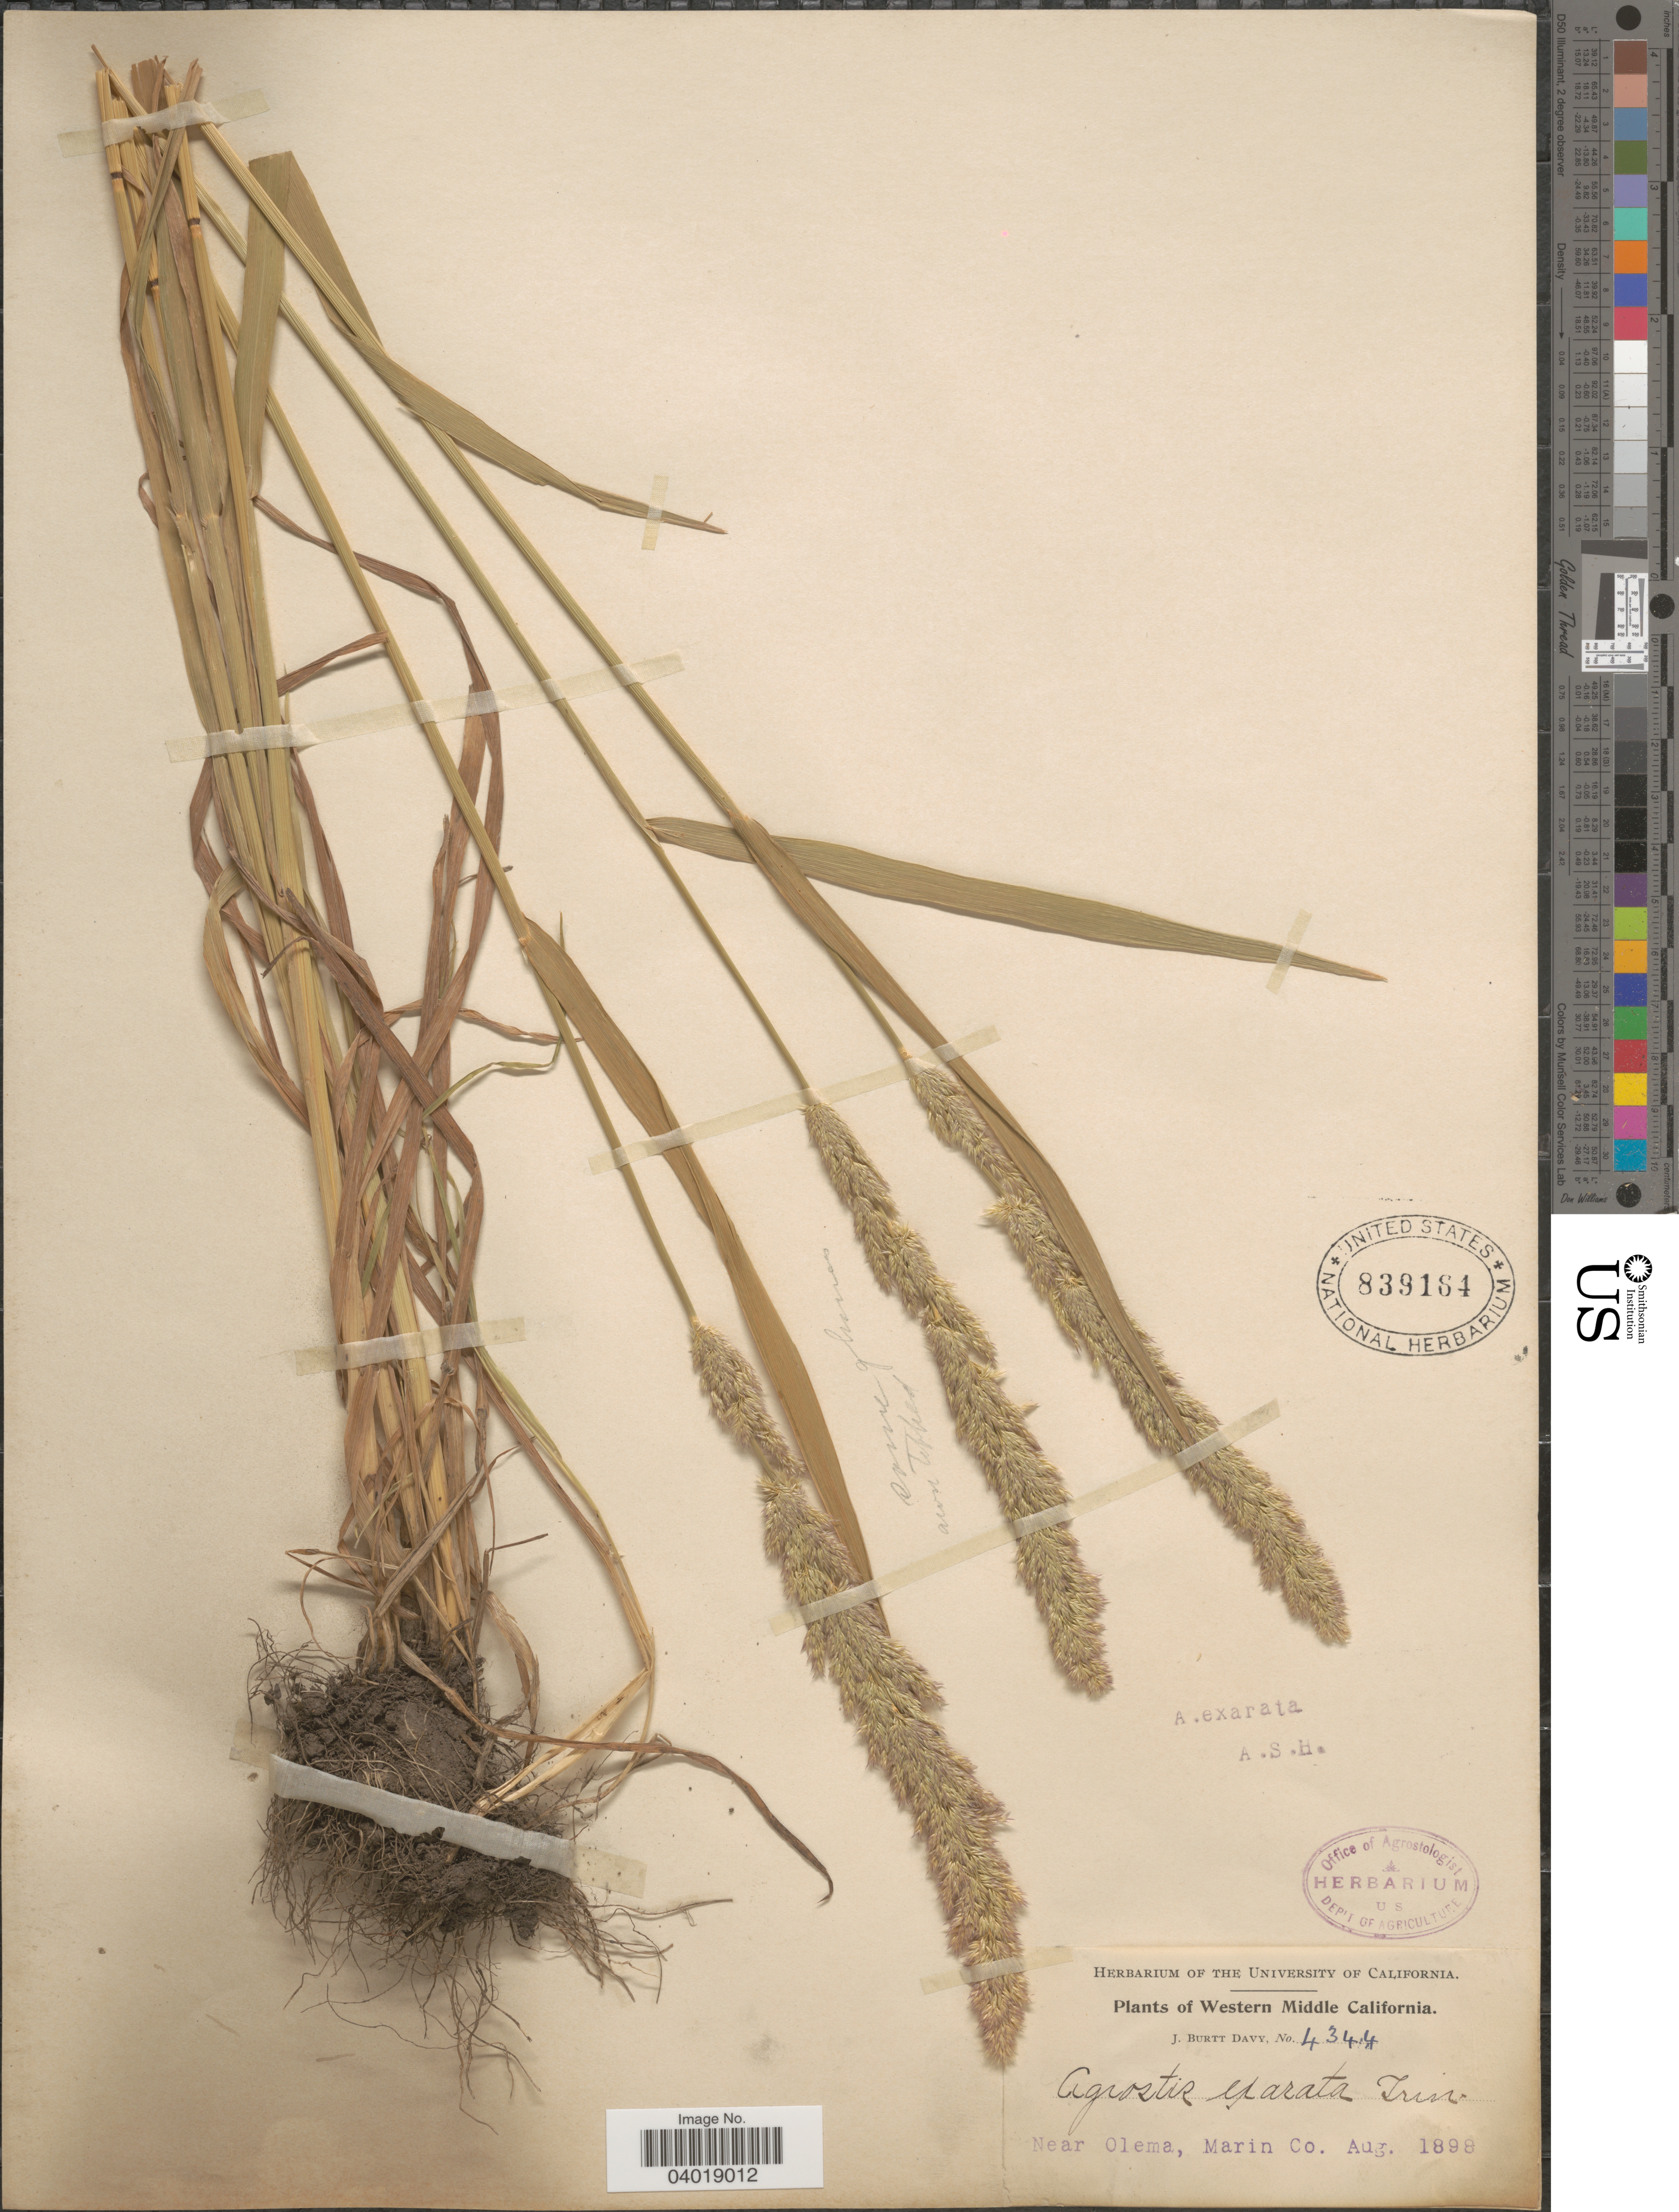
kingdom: Plantae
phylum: Tracheophyta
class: Liliopsida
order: Poales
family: Poaceae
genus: Agrostis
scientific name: Agrostis exarata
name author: Trin.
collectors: J. Burtt Davy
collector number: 4344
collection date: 1898-08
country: United States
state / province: California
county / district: Marin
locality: Western Middle California. Near Olema, Marin Co.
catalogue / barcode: US 839164